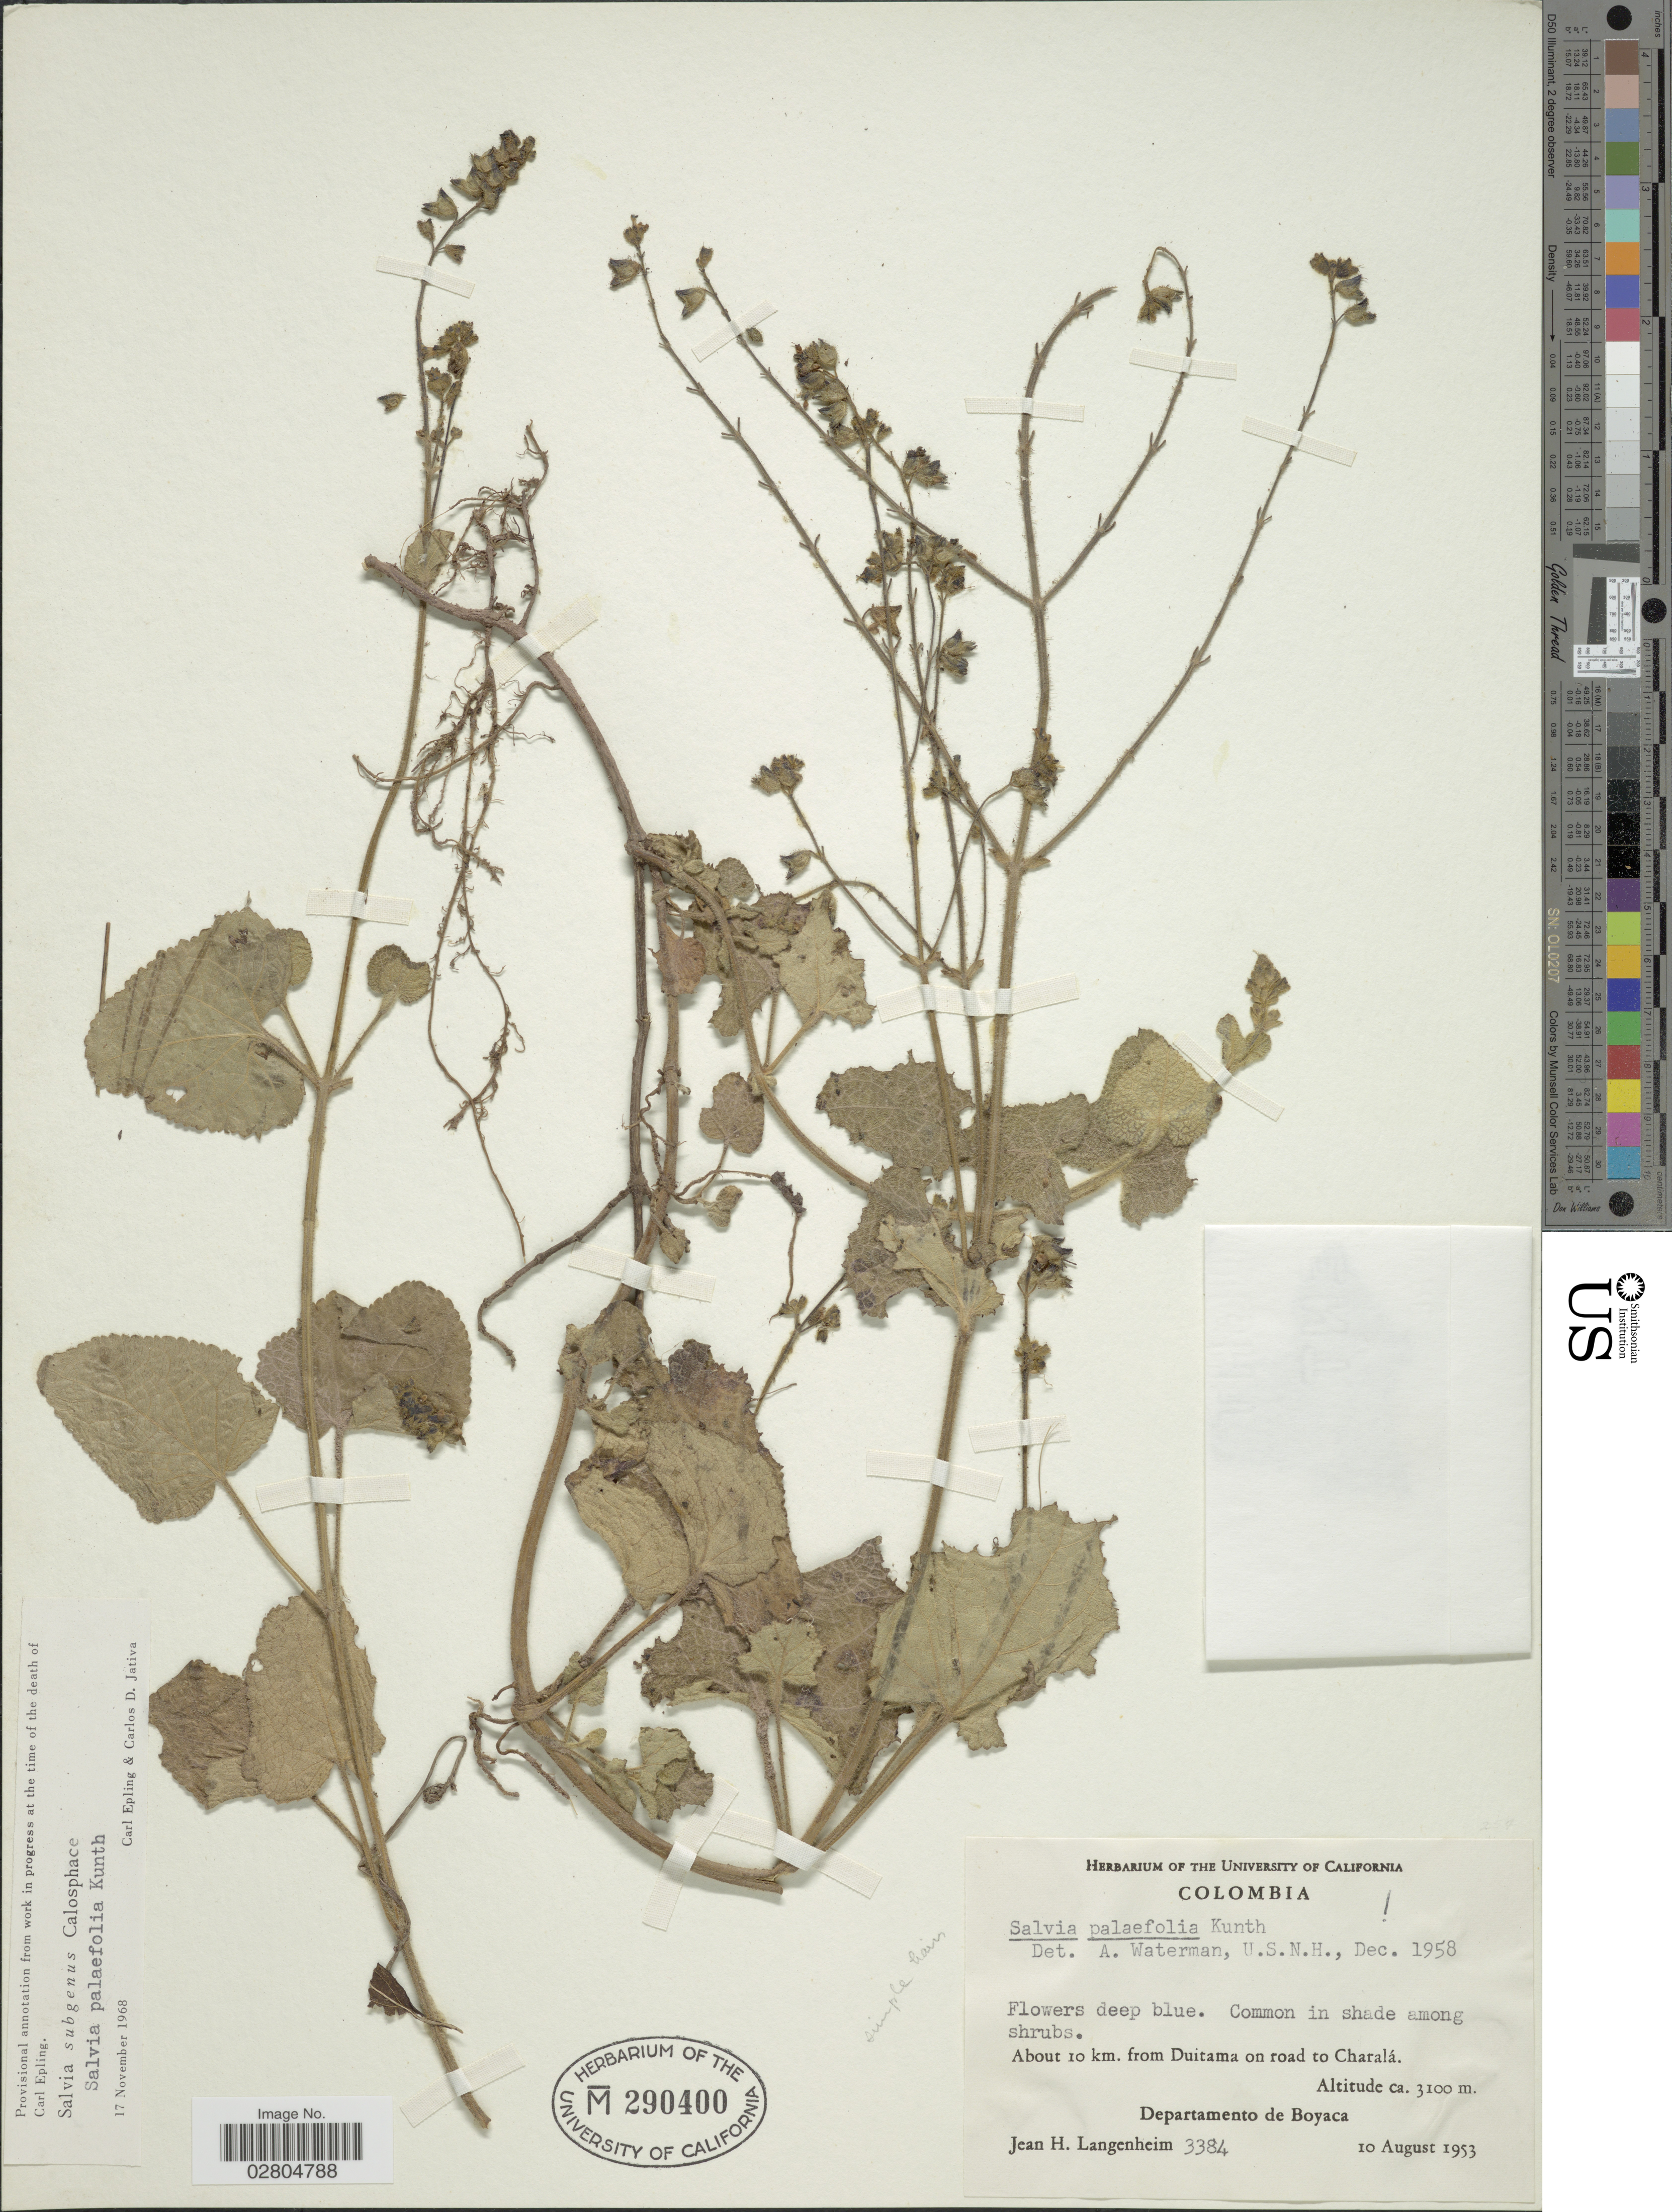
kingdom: Plantae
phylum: Tracheophyta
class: Magnoliopsida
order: Lamiales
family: Lamiaceae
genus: Salvia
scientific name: Salvia palifolia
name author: Kunth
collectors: J. H. Langenheim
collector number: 3384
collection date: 1953-08-10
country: Colombia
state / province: Boyacá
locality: About 10 km. from Duitama on road to Charalá. Departamento de Boyaca.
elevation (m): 3100